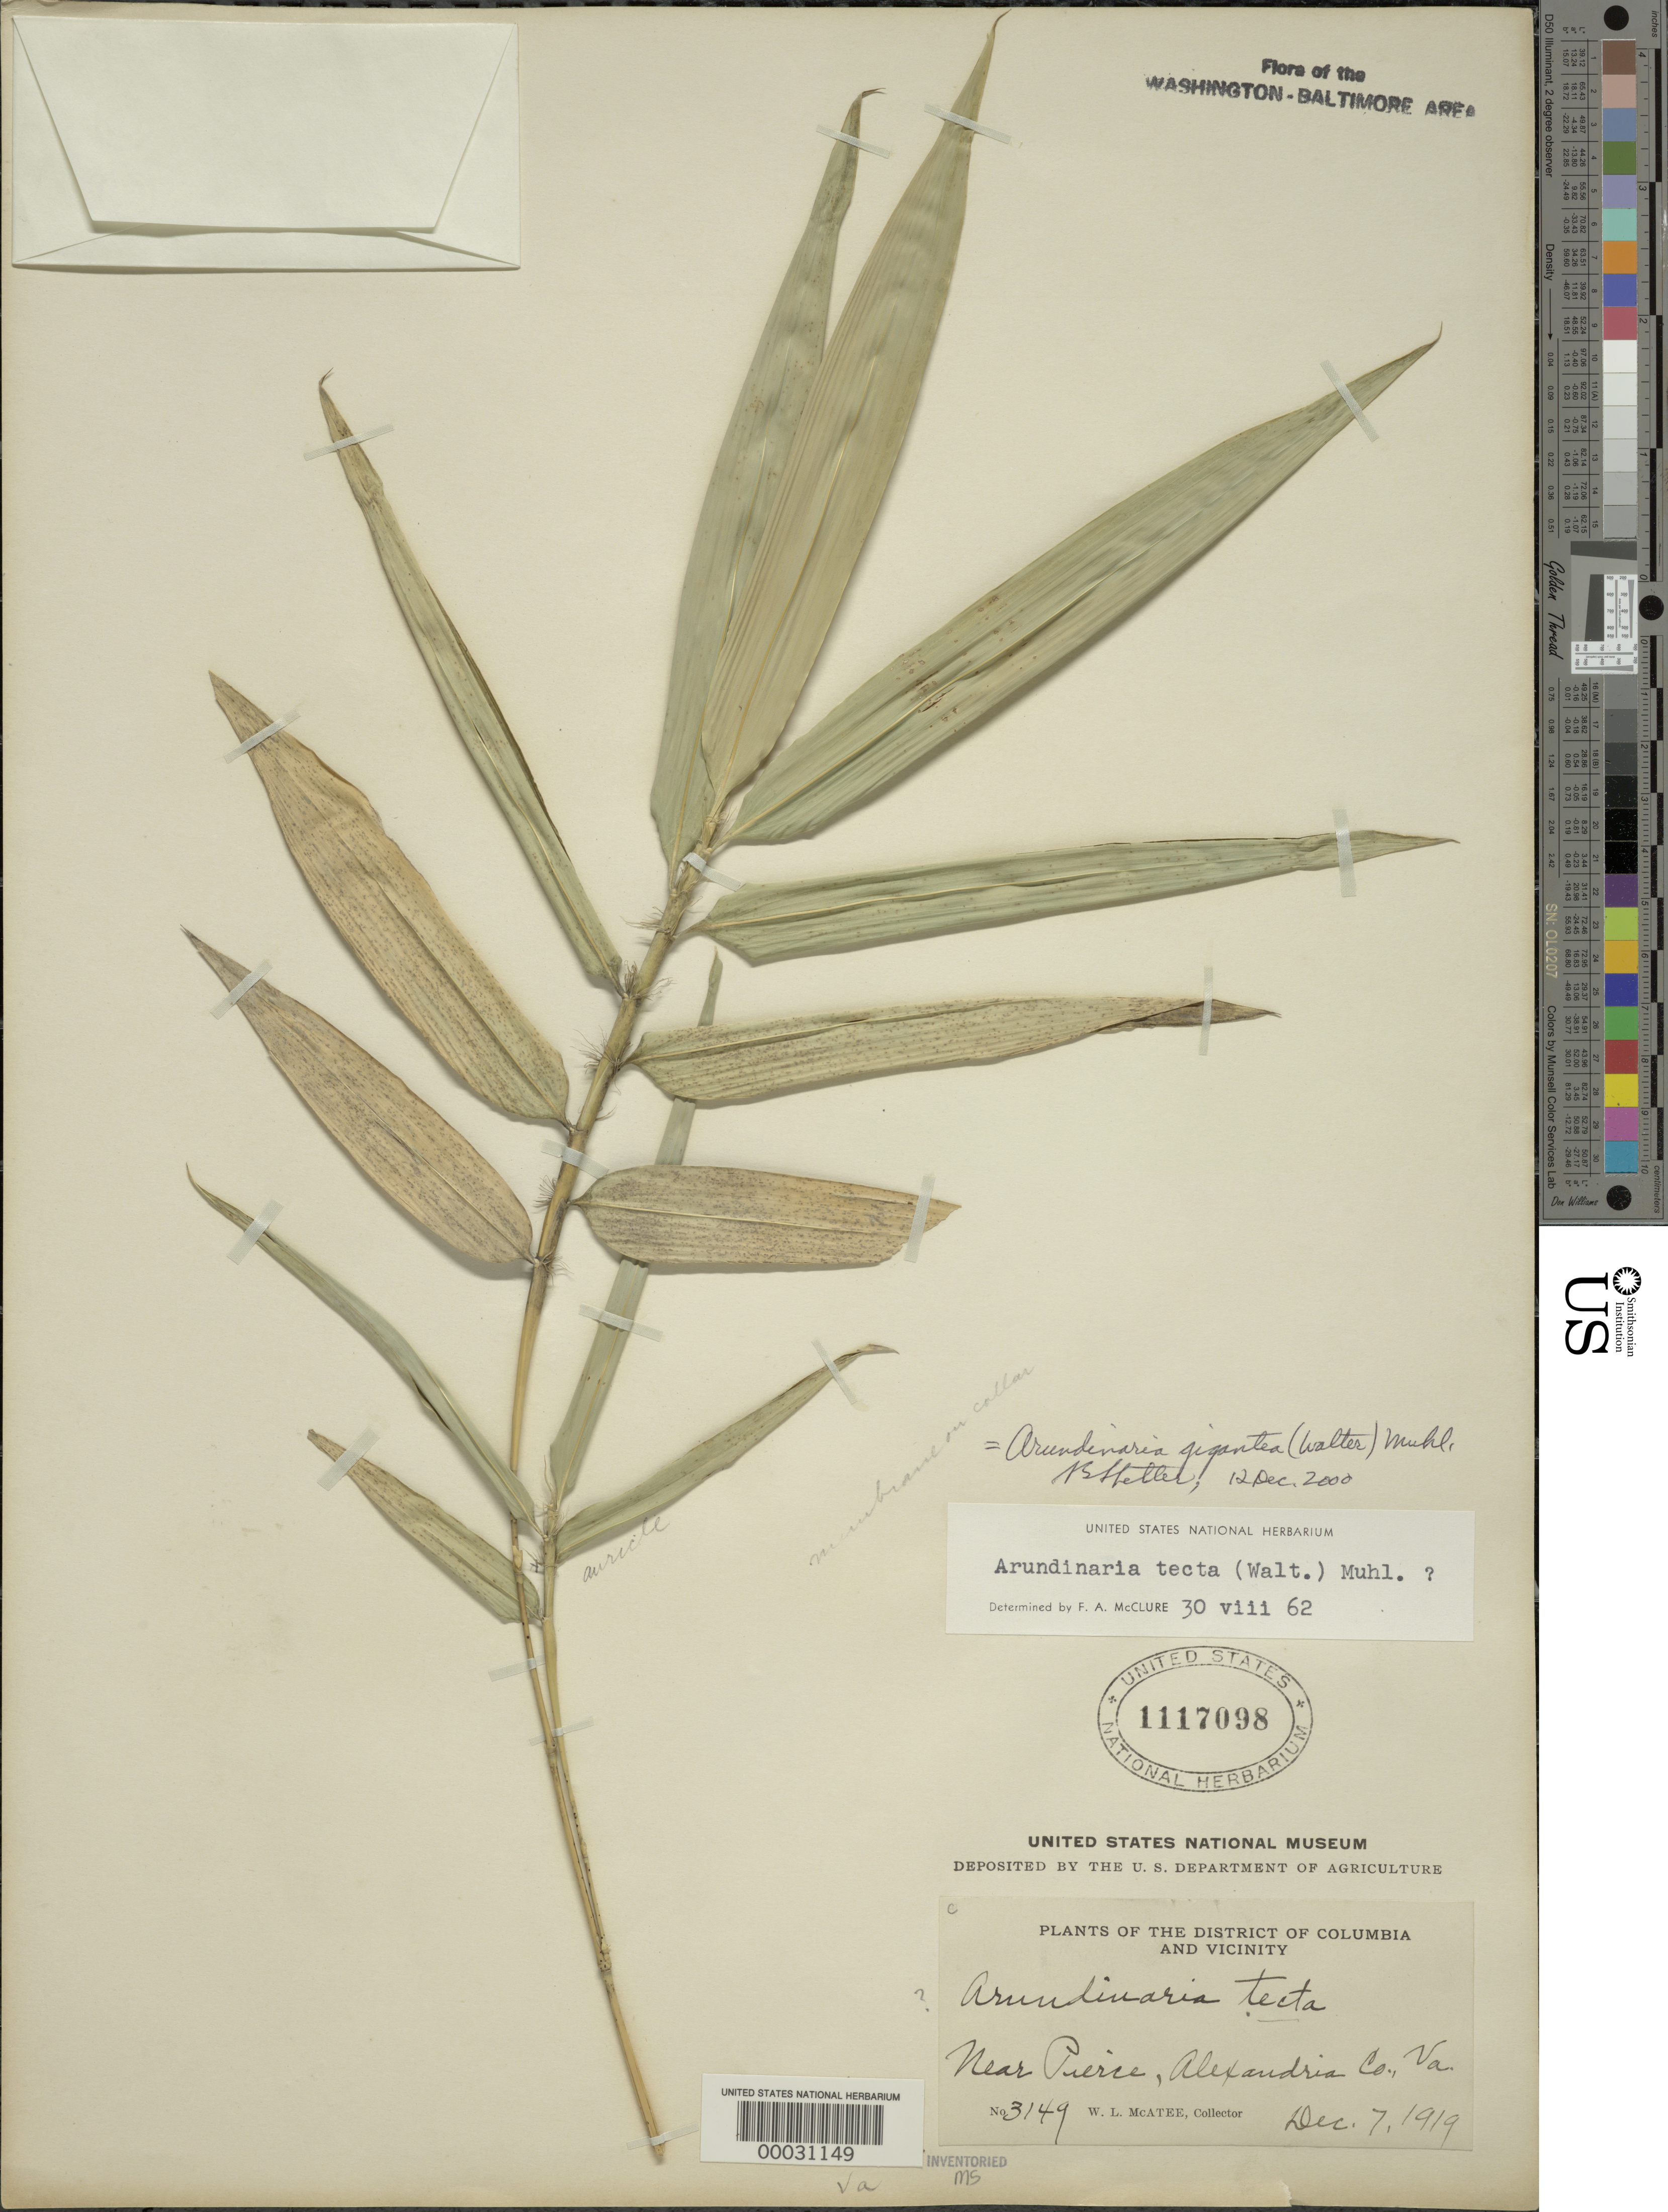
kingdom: Plantae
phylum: Tracheophyta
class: Liliopsida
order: Poales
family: Poaceae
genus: Arundinaria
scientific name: Arundinaria tecta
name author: (Walter) Muhl.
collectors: W. McAtee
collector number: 3149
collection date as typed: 07 Dec 1919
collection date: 1919-12-07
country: United States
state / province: Virginia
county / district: City of Alexandria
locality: Near Pierce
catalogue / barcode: US 1117098